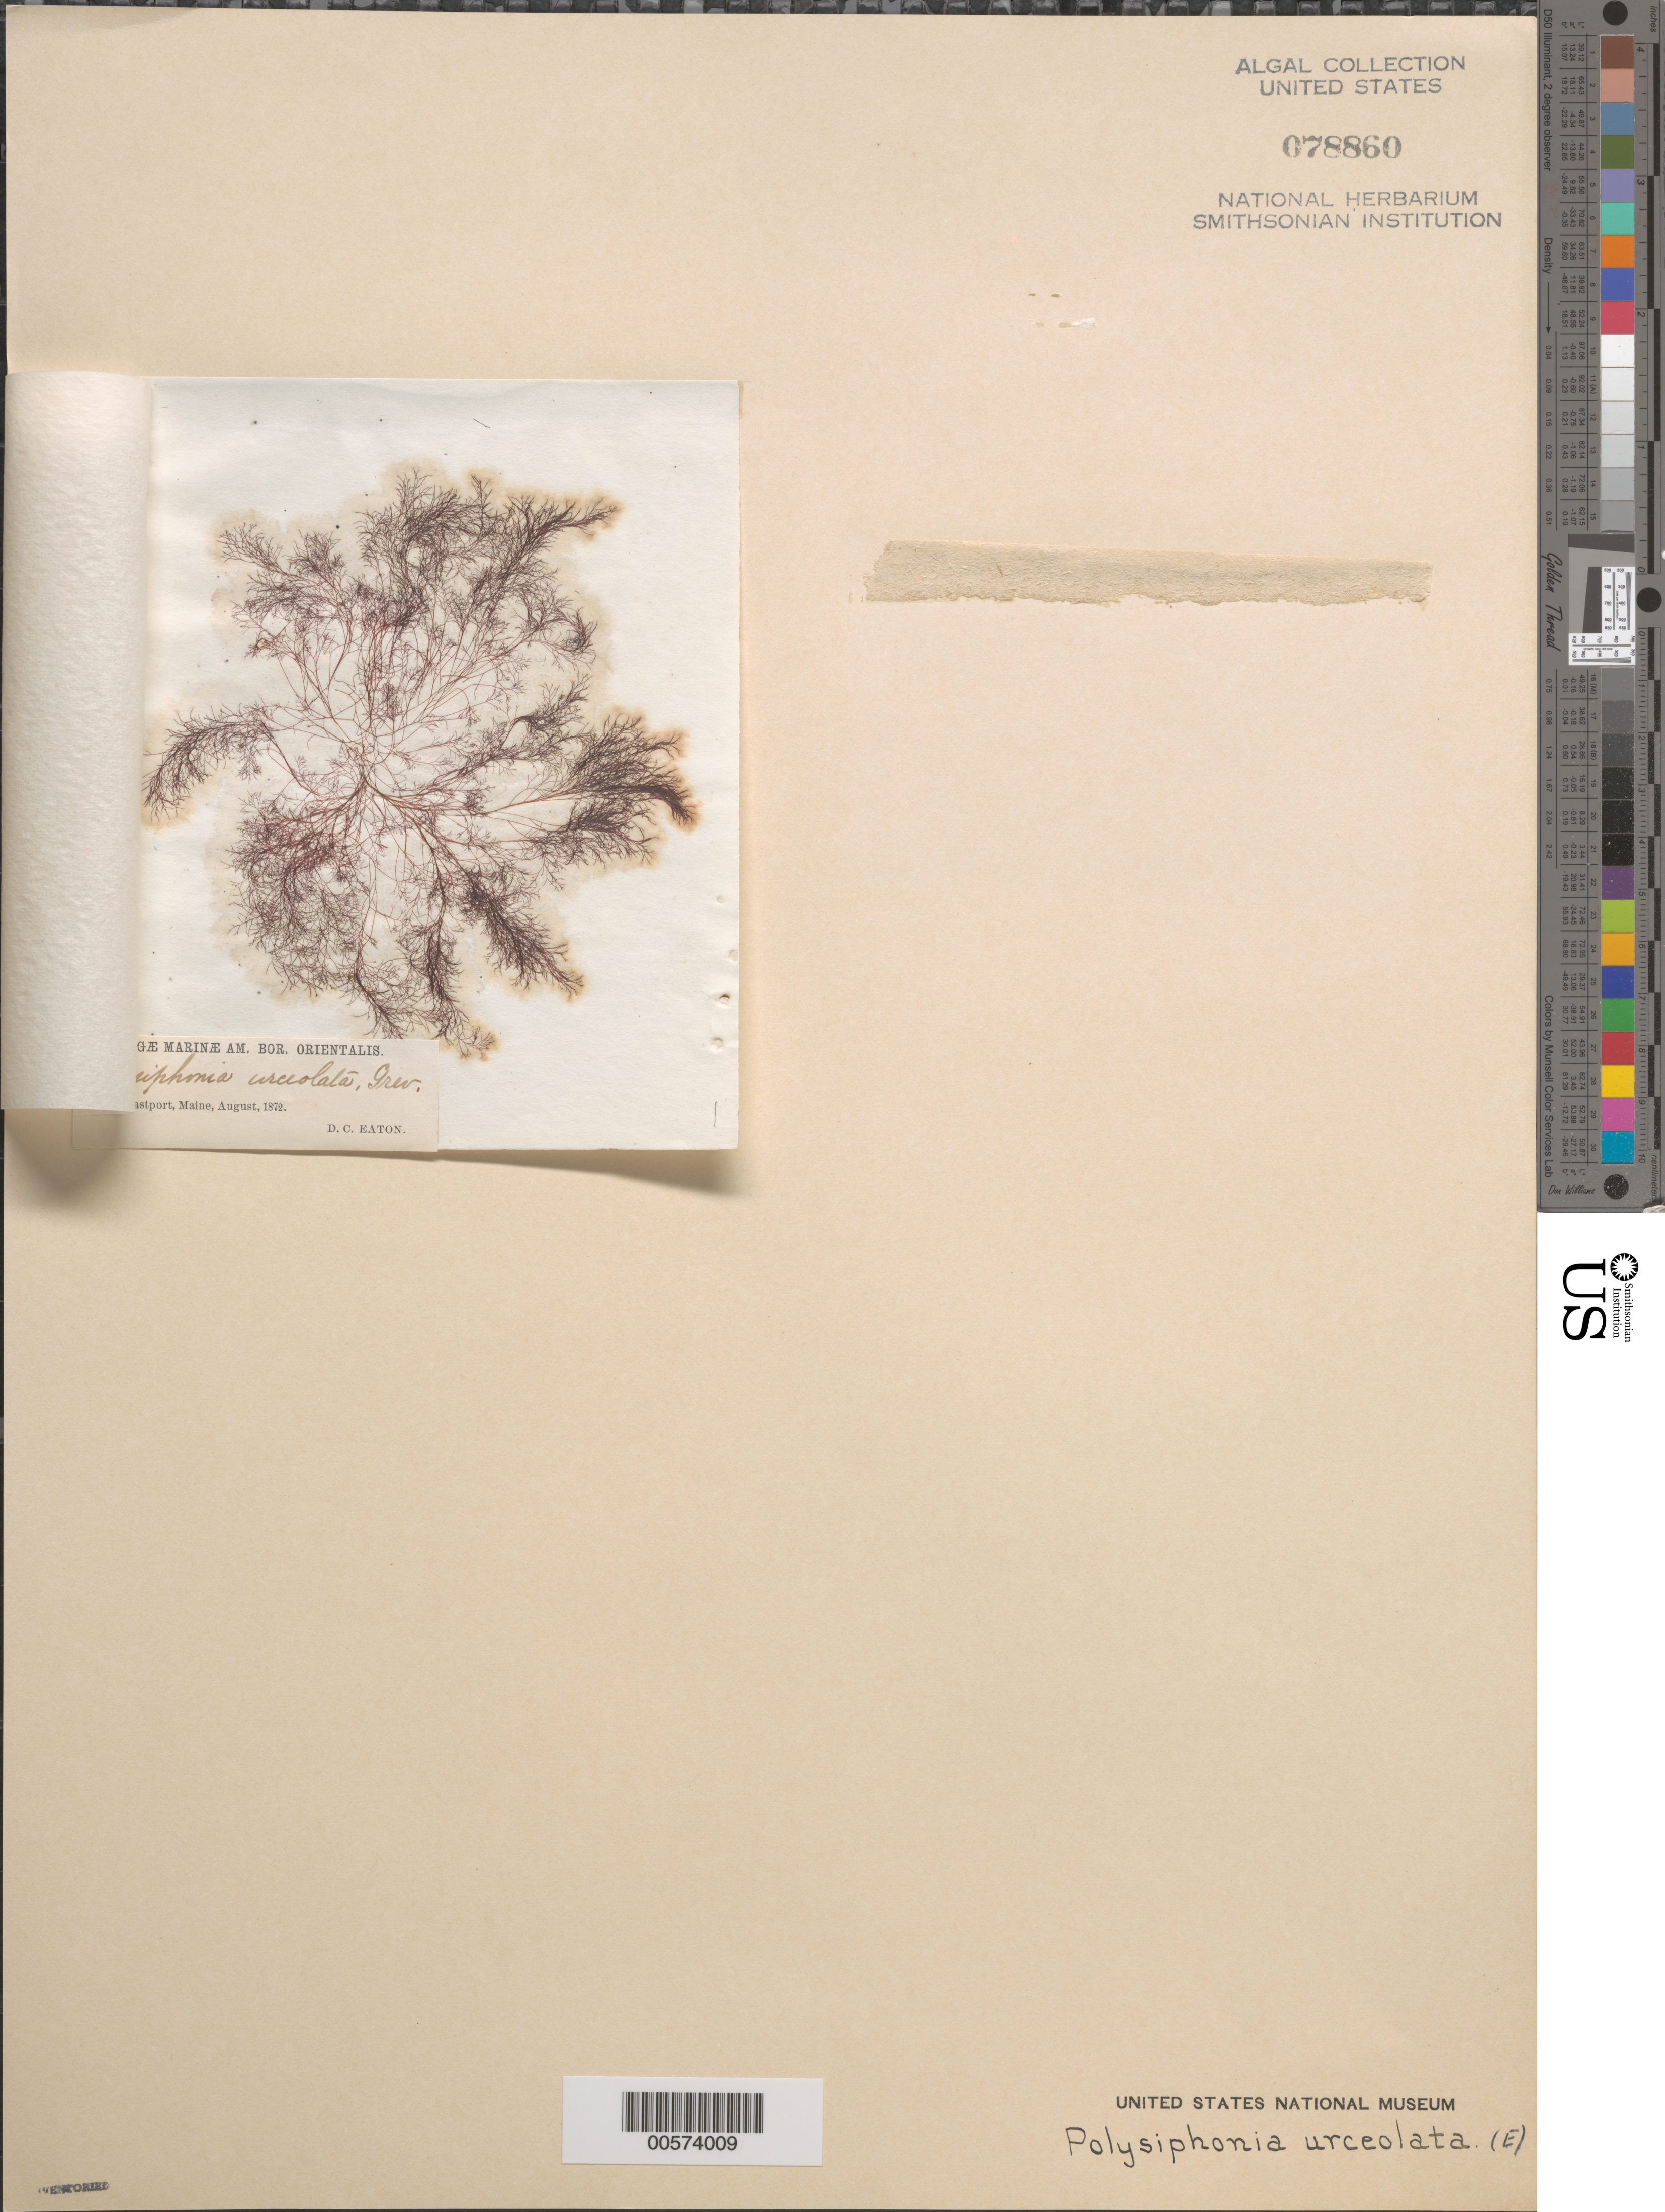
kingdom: Plantae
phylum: Rhodophyta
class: Florideophyceae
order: Ceramiales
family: Rhodomelaceae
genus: Polysiphonia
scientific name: Polysiphonia urceolata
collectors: D. C. Eaton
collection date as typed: Aug 1873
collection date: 1873-08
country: United States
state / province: Maine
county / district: Washington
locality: Near Eastport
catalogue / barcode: US 78860